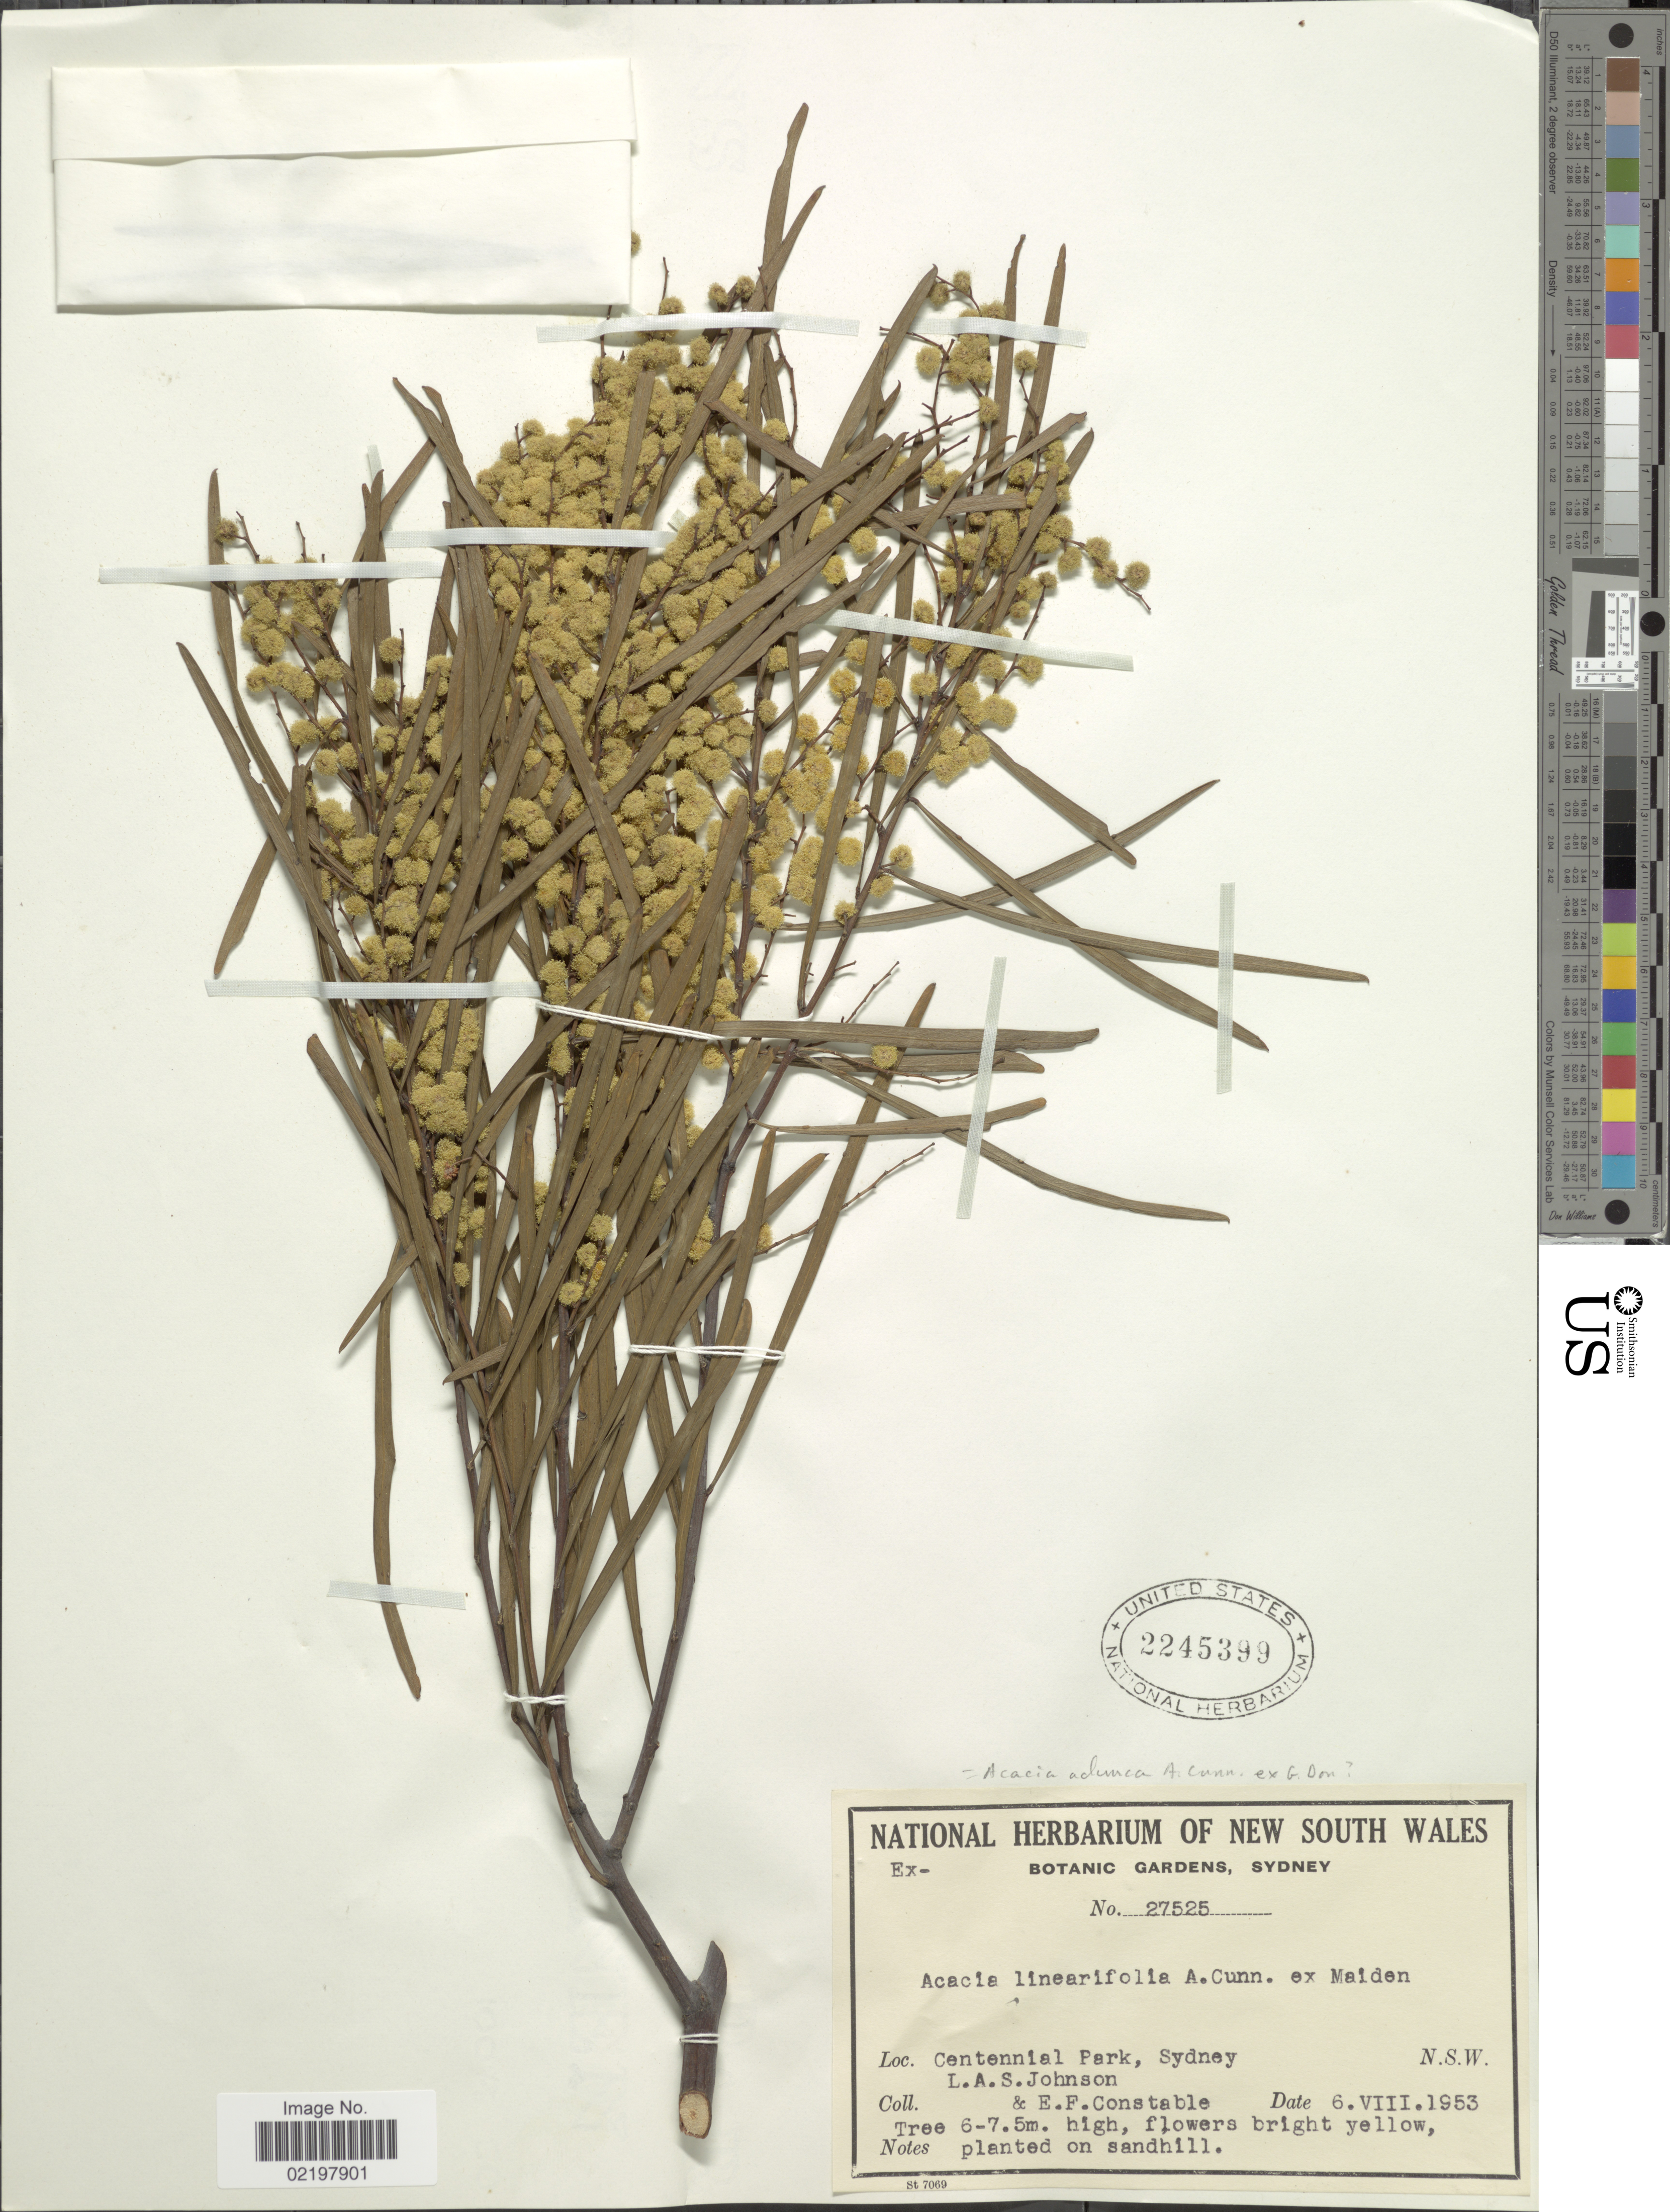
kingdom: Plantae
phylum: Tracheophyta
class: Magnoliopsida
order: Fabales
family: Fabaceae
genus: Acacia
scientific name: Acacia adunca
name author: A. Cunn.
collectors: L. Johnson & E. F. Constable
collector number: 27525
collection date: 1953-08-06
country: Australia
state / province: New South Wales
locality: Centennial Park, Sydney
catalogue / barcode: US 2245399